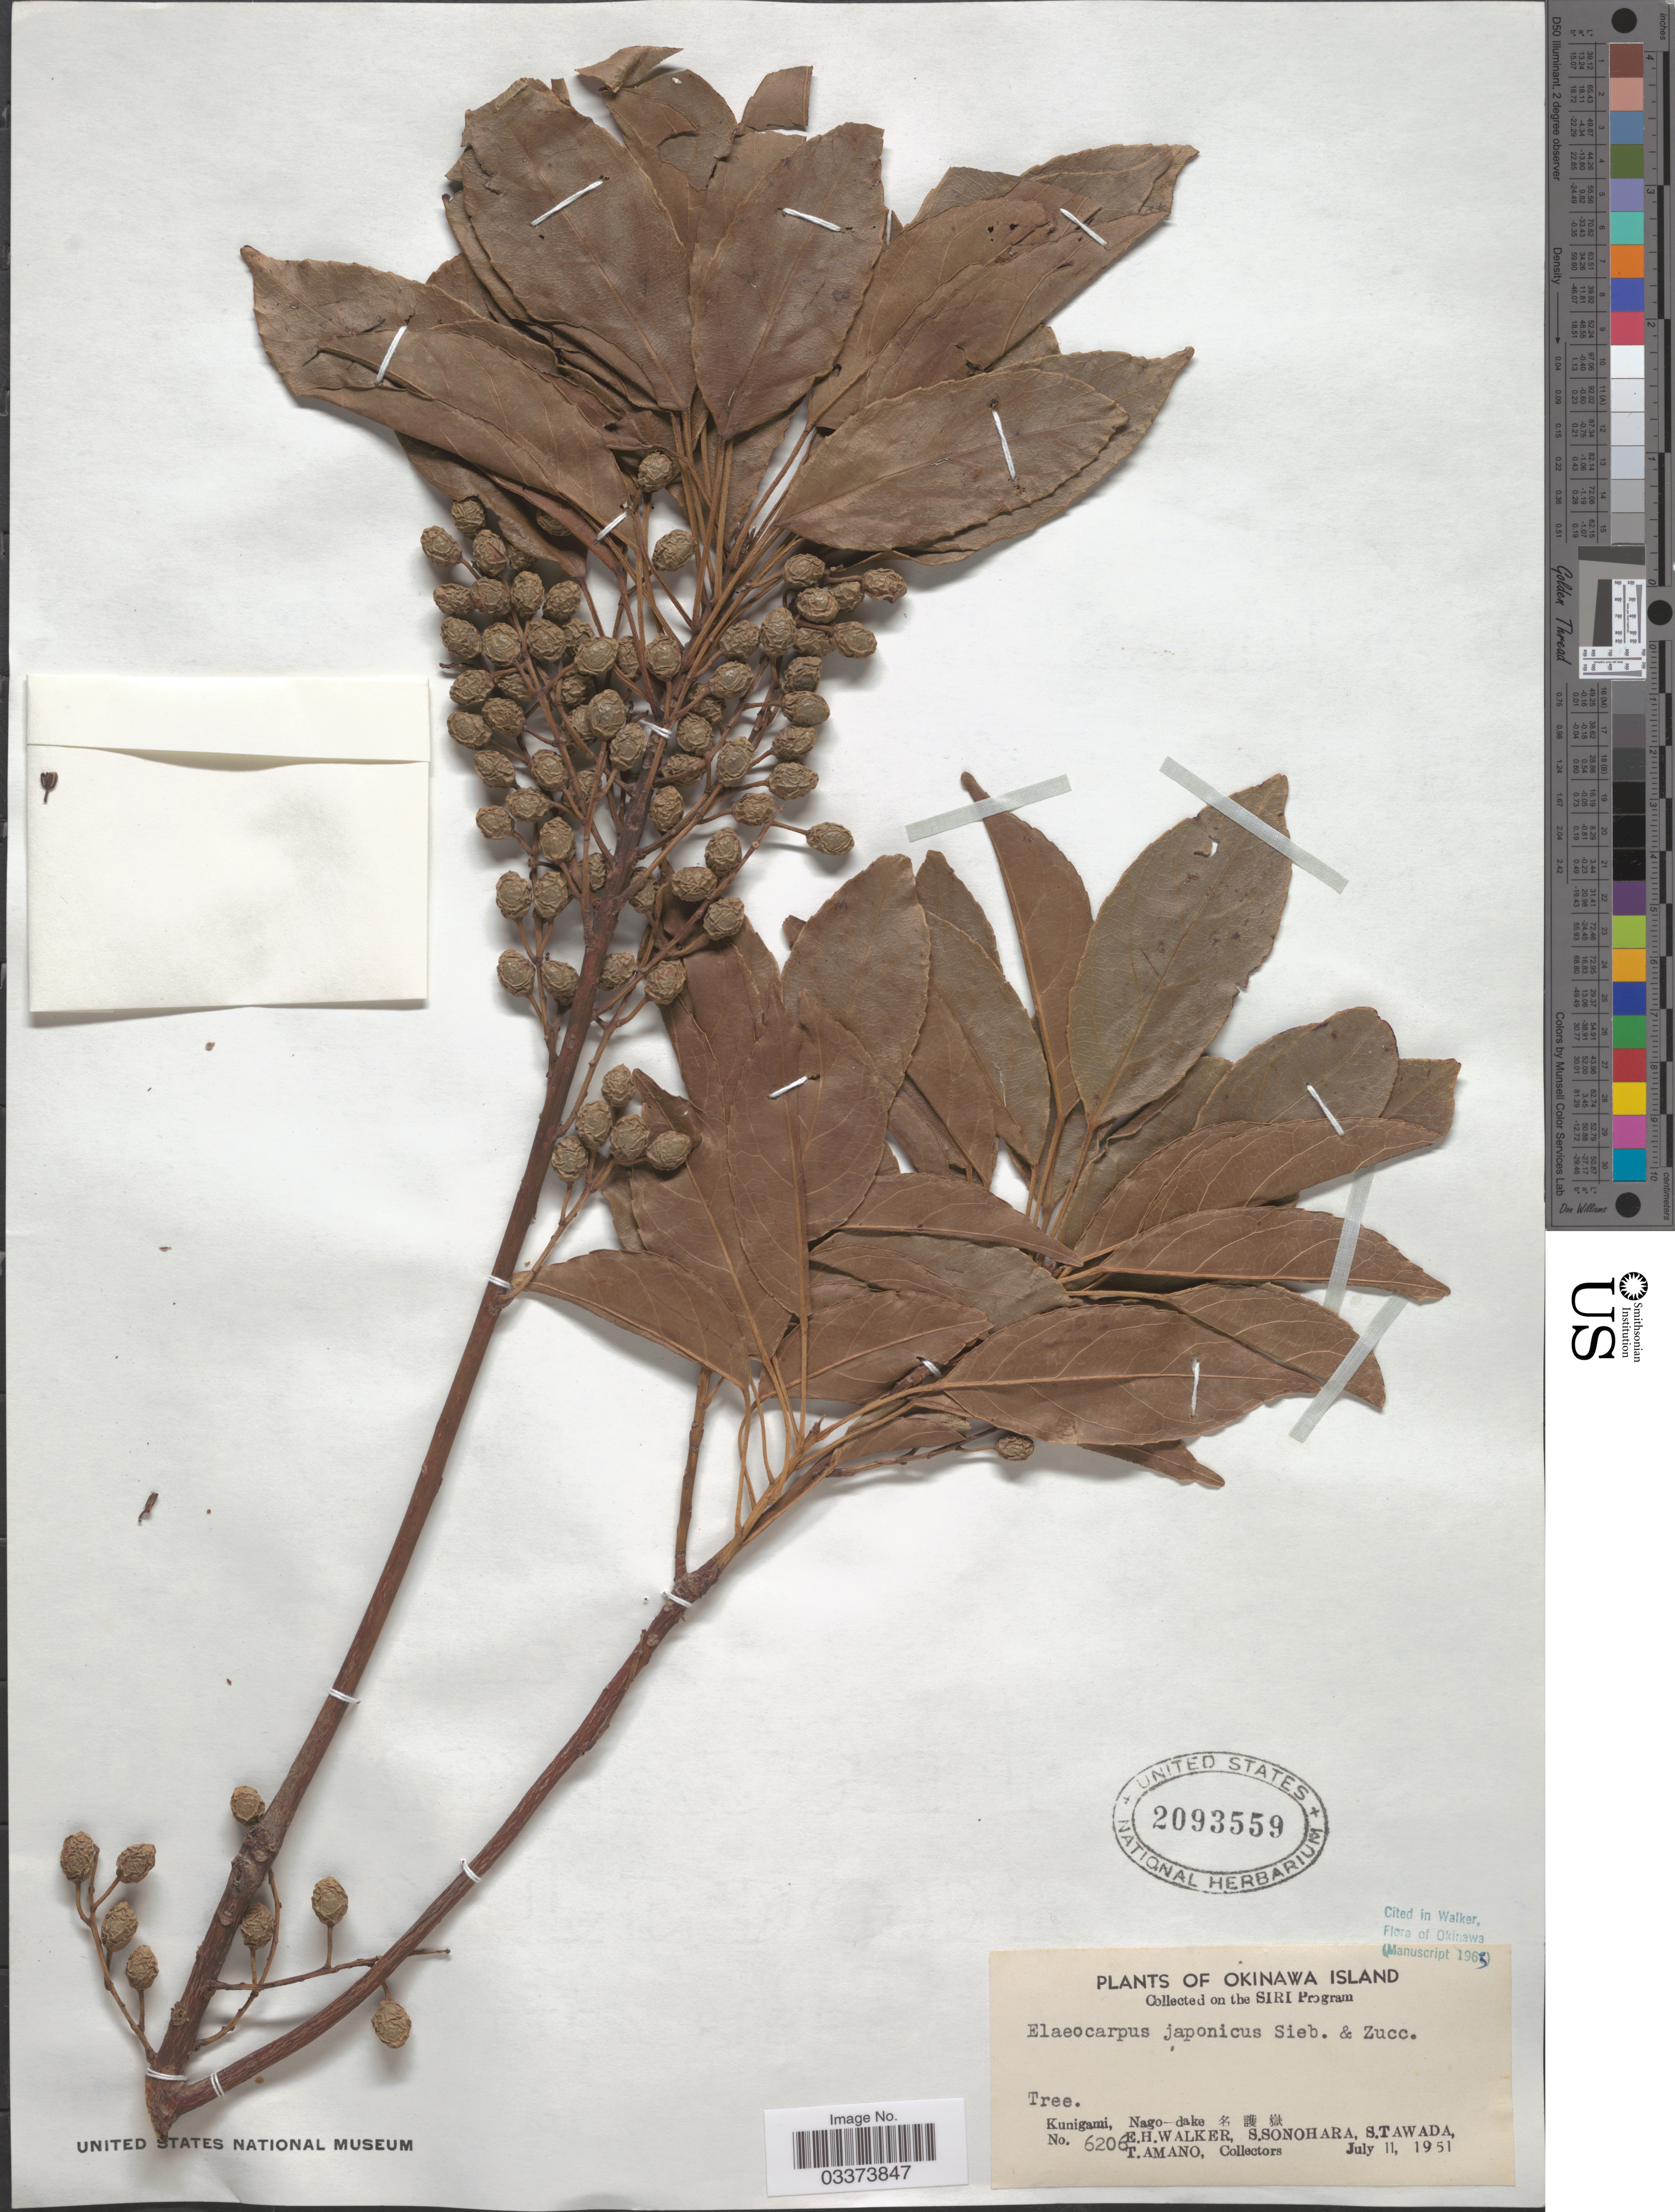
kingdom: Plantae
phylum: Tracheophyta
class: Magnoliopsida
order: Oxalidales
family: Elaeocarpaceae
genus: Elaeocarpus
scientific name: Elaeocarpus japonicus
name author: Siebold & Zucc.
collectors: E. H. Walker, S. Sonohara, S. Tawada & T. Amano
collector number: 6206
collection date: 1951-07-11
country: Japan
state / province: Okinawa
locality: Okinawa Island, Kunigami, Nago-dake X.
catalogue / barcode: US 2093559